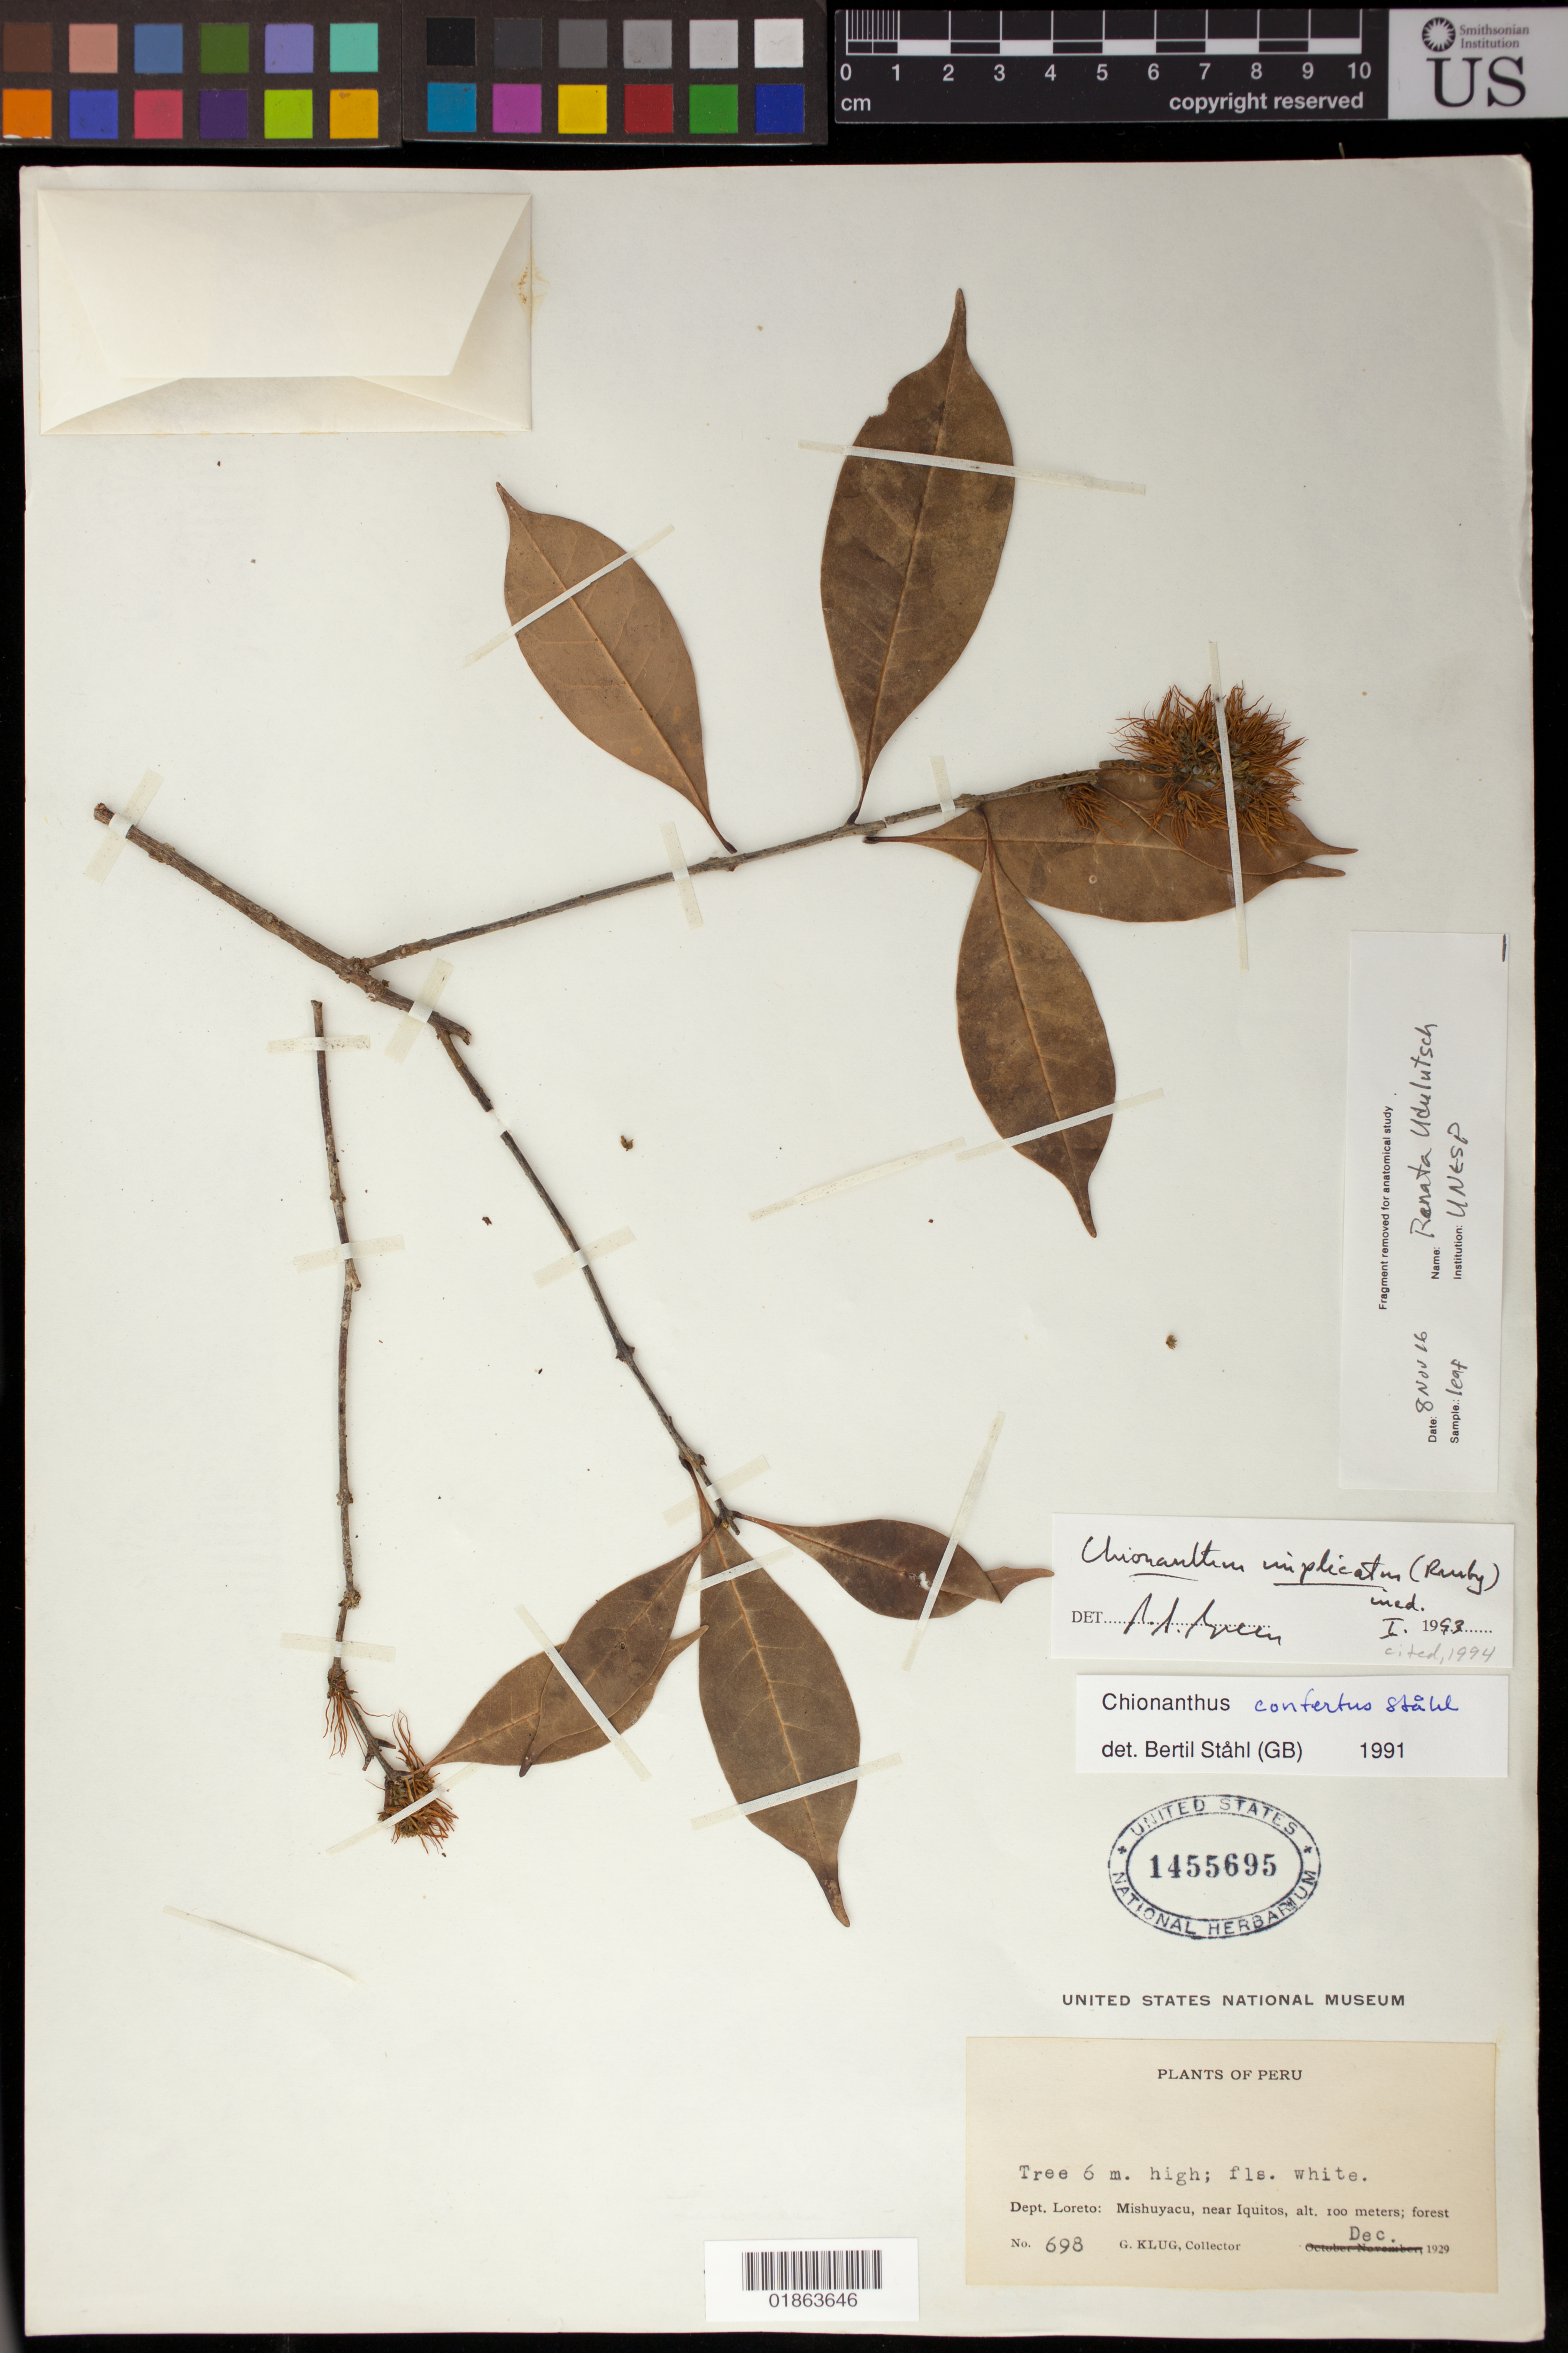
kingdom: Plantae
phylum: Tracheophyta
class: Magnoliopsida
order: Lamiales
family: Oleaceae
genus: Chionanthus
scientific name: Chionanthus implicatus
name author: (Rusby) P.S. Green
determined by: Green, P. S.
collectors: G. Klug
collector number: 698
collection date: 1929-12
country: Peru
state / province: Loreto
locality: Mishuyacu, near Iquitos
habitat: Forest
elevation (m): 100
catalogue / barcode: US 1455695